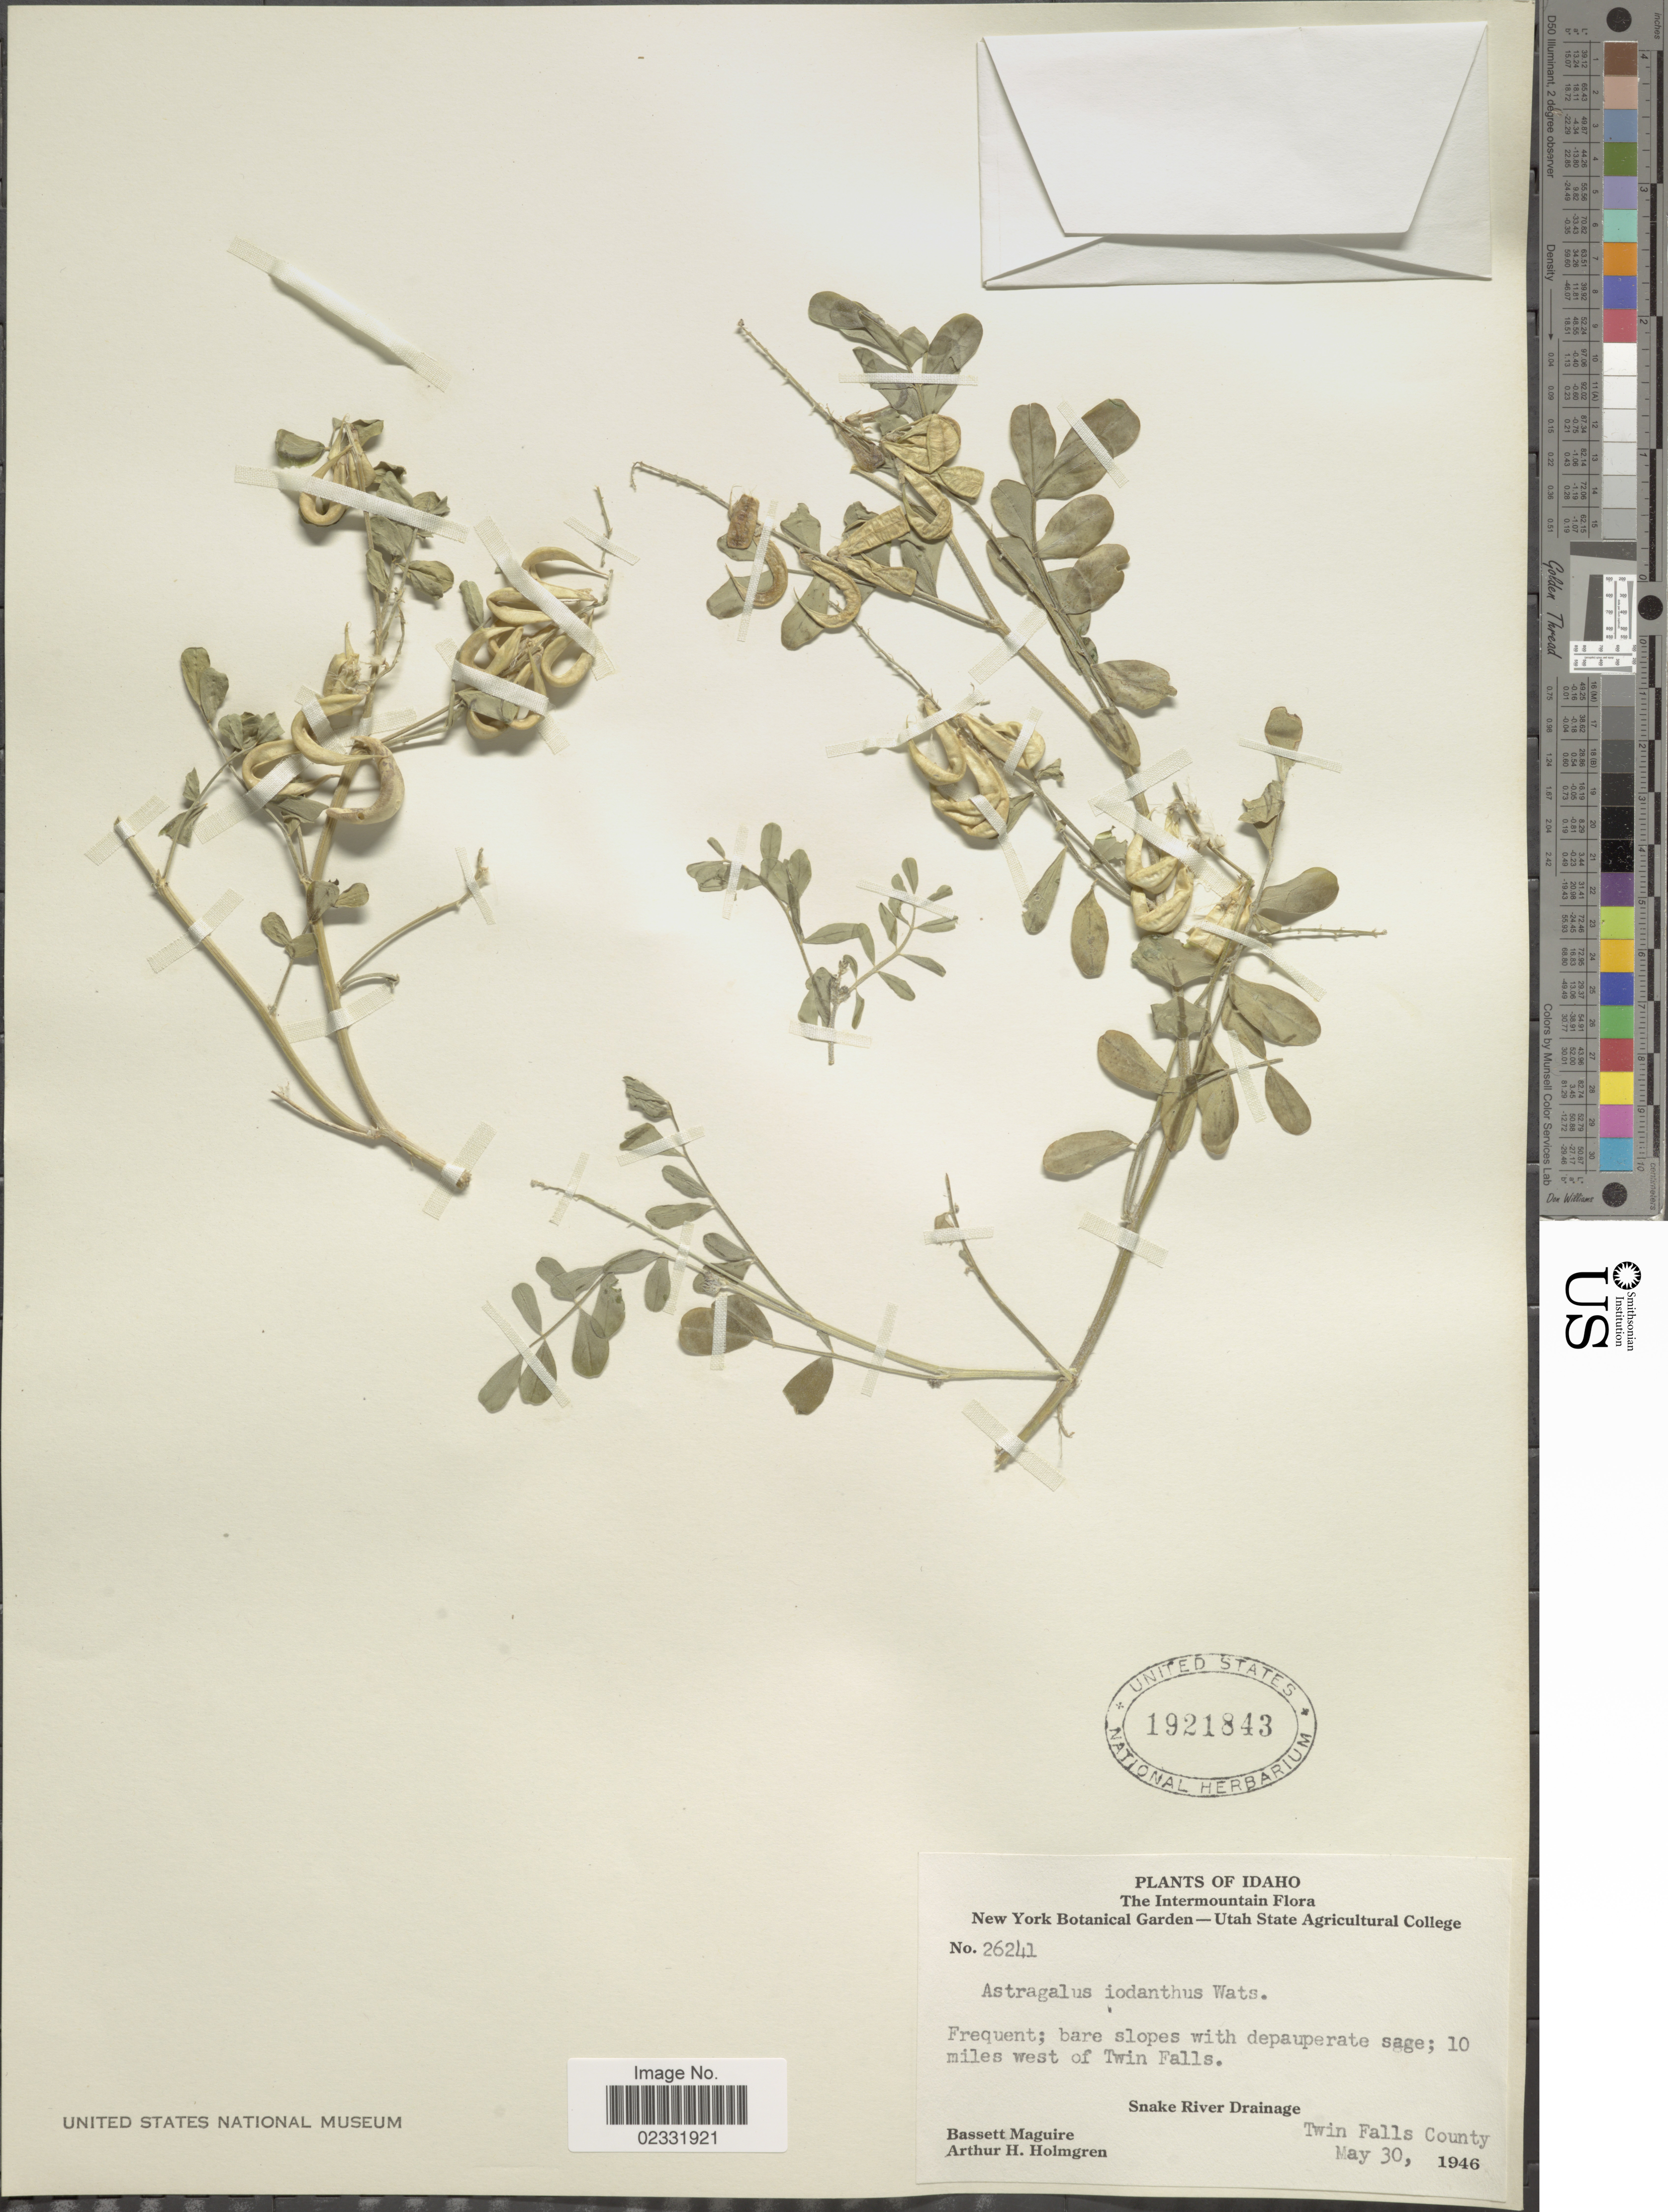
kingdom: Plantae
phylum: Tracheophyta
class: Magnoliopsida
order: Fabales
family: Fabaceae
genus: Astragalus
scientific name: Astragalus iodanthus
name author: S. Watson in C. King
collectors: B. Maguire & A. H. Holmgren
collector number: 26241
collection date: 1946-05-30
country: United States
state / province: Idaho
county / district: Twin Falls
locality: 10 miles W of Twin Falls, Snake River Drainage.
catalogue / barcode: US 1921843